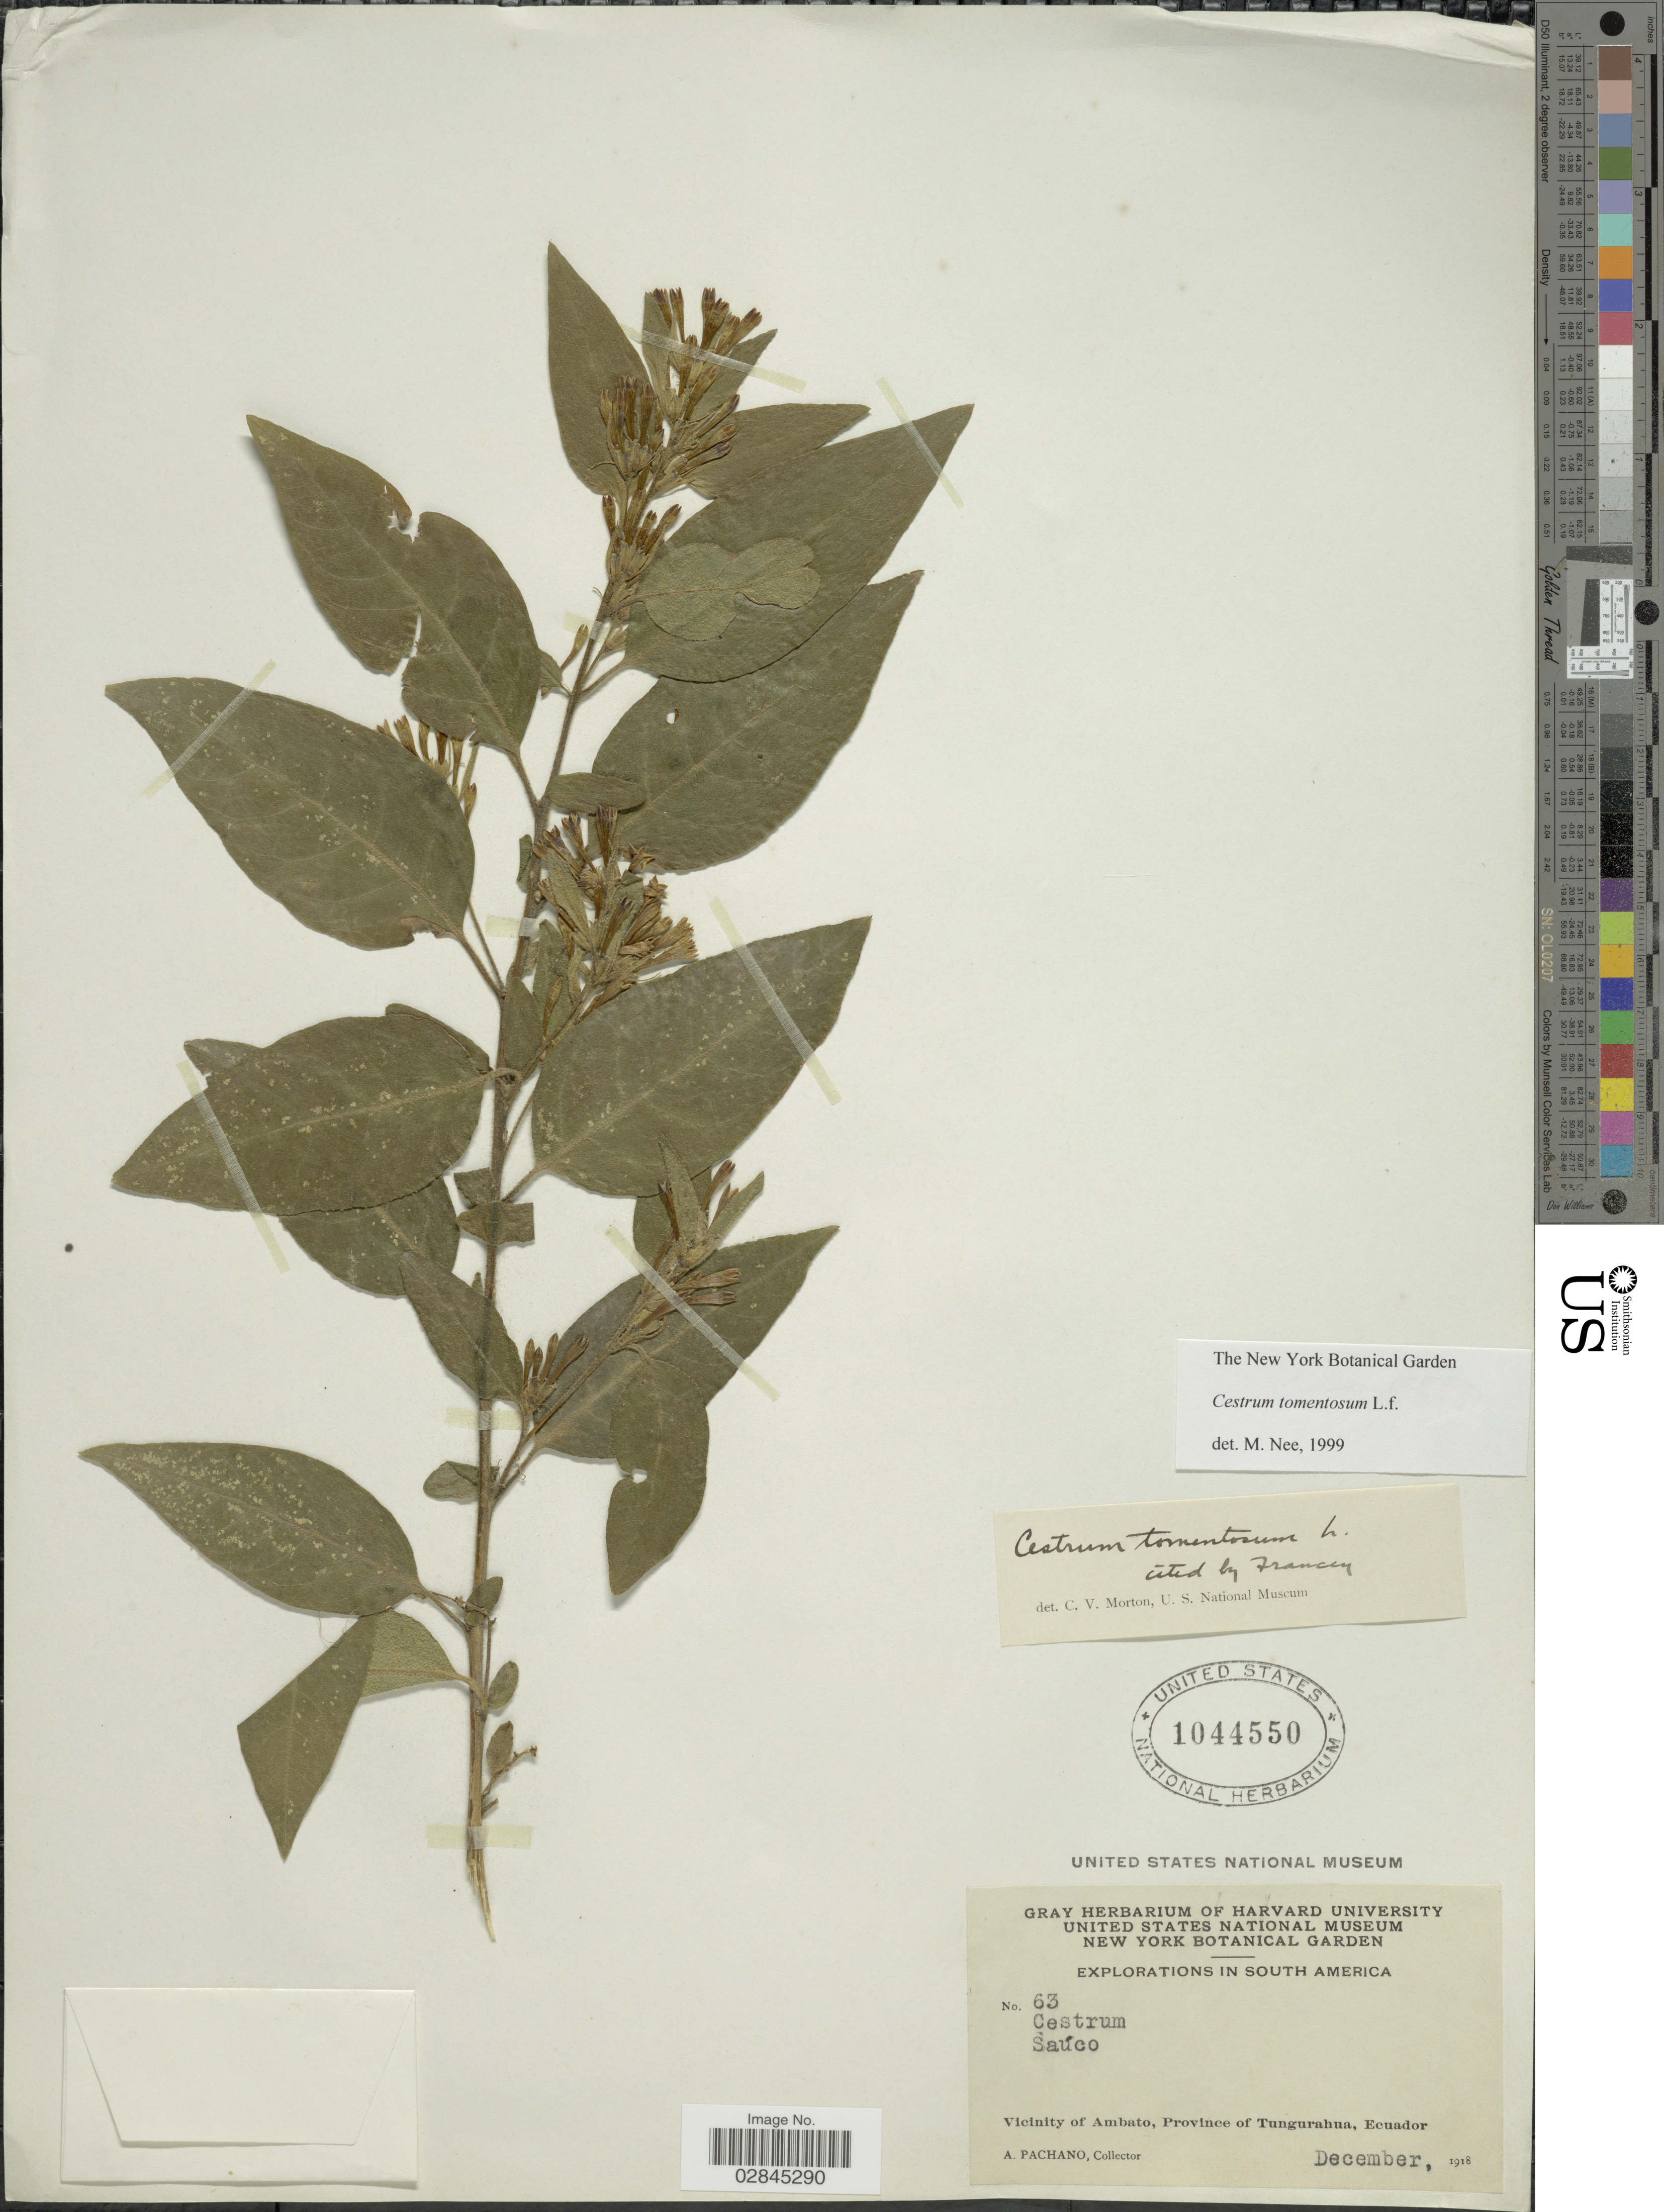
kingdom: Plantae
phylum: Tracheophyta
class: Magnoliopsida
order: Solanales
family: Solanaceae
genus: Cestrum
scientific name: Cestrum tomentosum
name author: L. f.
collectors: A. Pachano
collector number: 63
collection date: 1918-12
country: Ecuador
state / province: Tungurahua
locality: Vicinity of Ambato.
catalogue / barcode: US 1044550